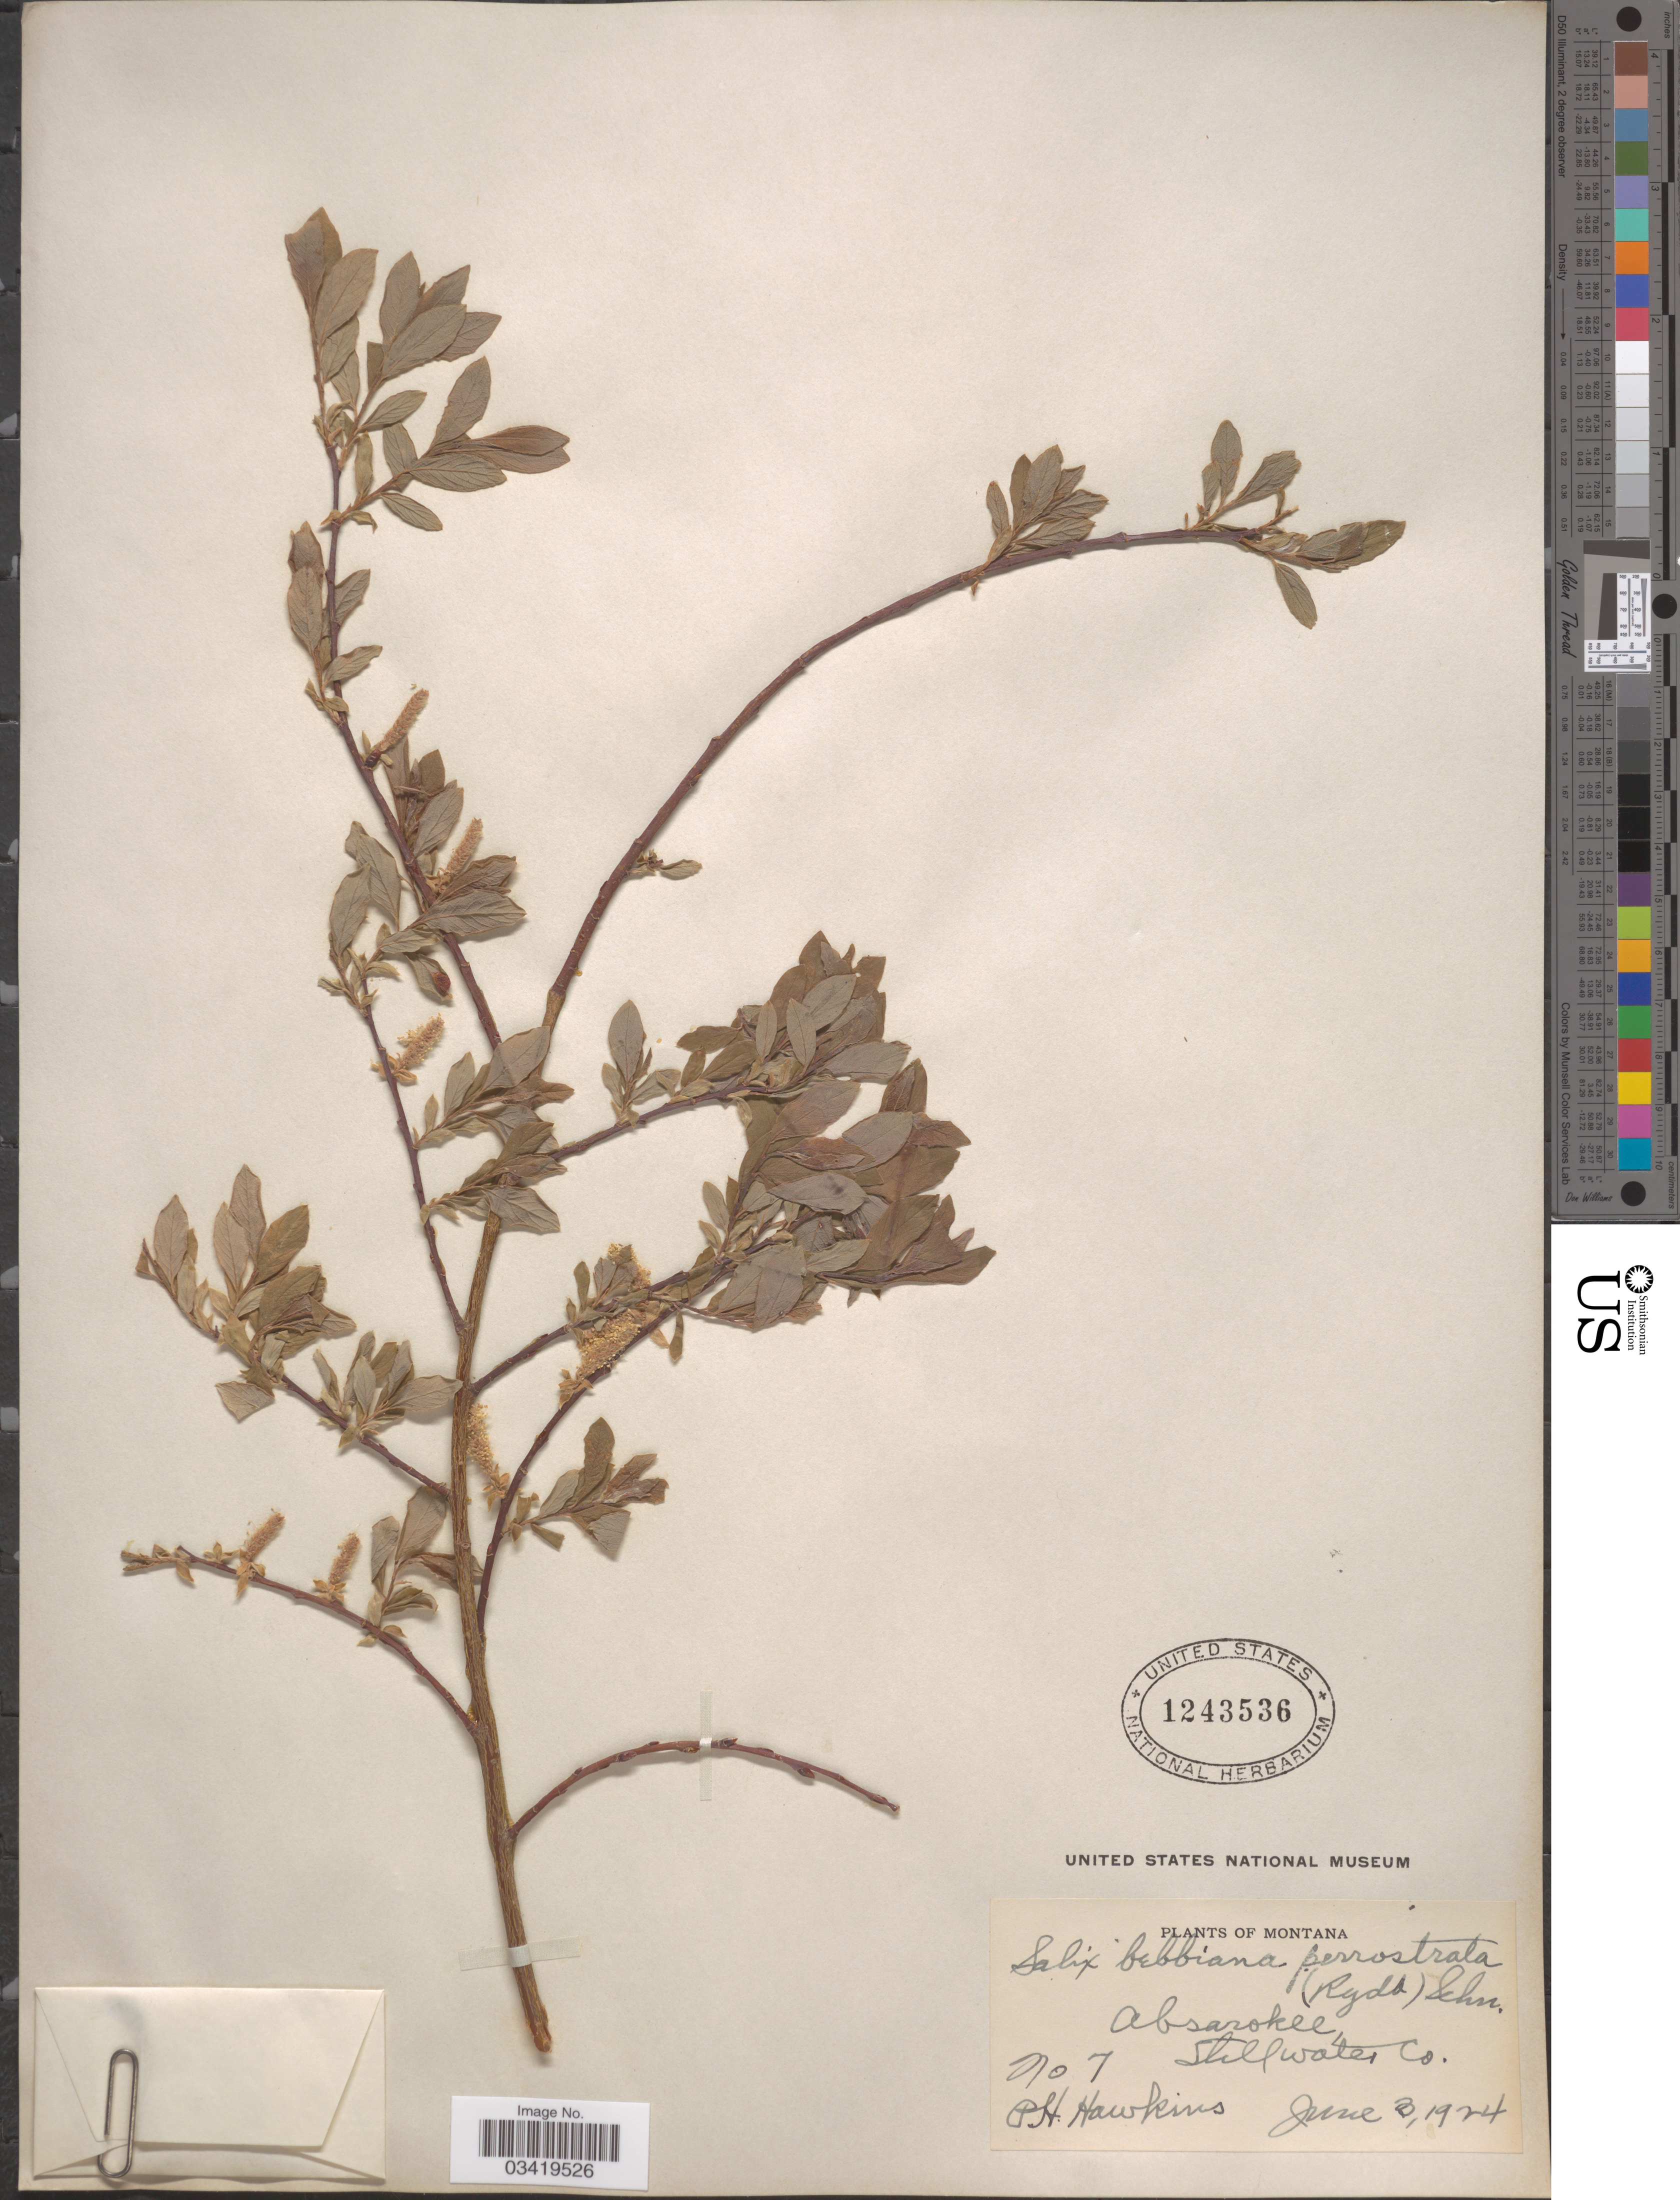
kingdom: Plantae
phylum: Tracheophyta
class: Magnoliopsida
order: Malpighiales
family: Salicaceae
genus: Salix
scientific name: Salix bebbiana var. perrostrata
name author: Sarg.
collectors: P. Hawkins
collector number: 7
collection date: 1924-06-03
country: United States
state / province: Montana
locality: Absarokee. Stillwater Co.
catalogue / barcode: US 1243536